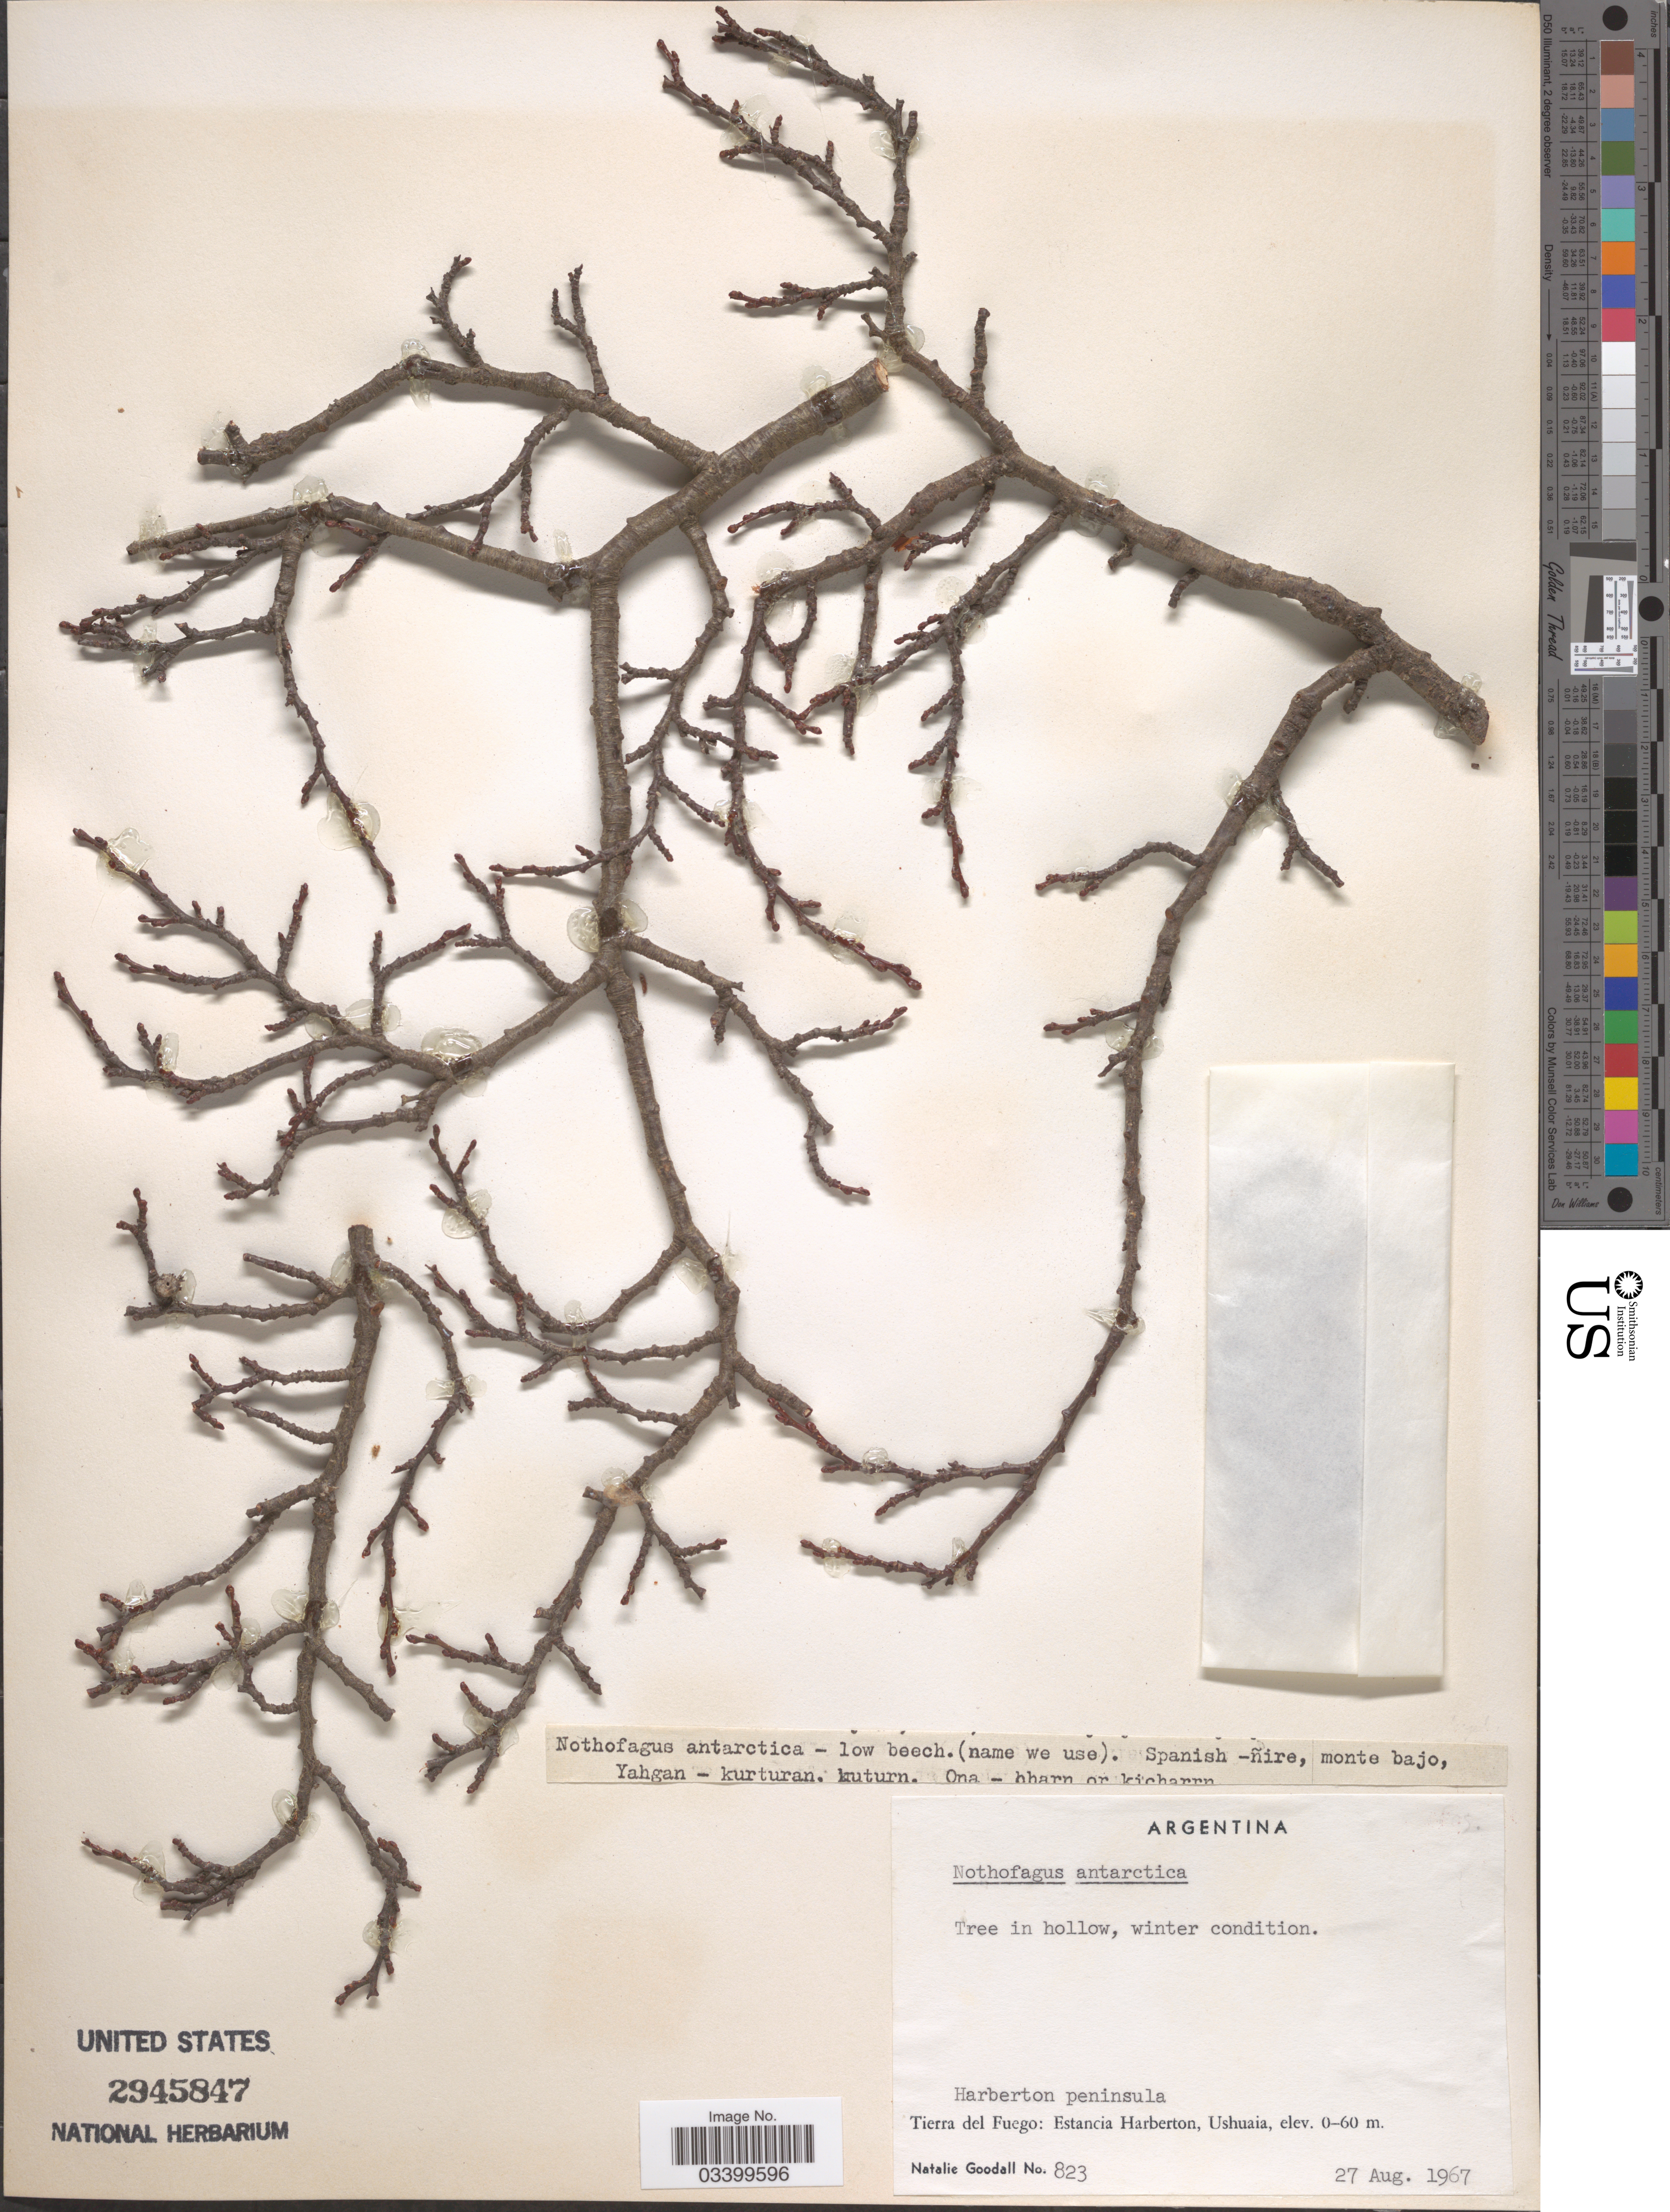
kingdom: Plantae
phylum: Tracheophyta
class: Magnoliopsida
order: Fagales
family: Nothofagaceae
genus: Nothofagus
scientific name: Nothofagus antarctica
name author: (G. Forst.) Oerst.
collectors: N. Goodall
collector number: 823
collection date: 1967-08-27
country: Argentina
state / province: Tierra del Fuego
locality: Harberton peninsula. Estancia Harberton, Ushuaia.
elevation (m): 0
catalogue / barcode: US 2945847